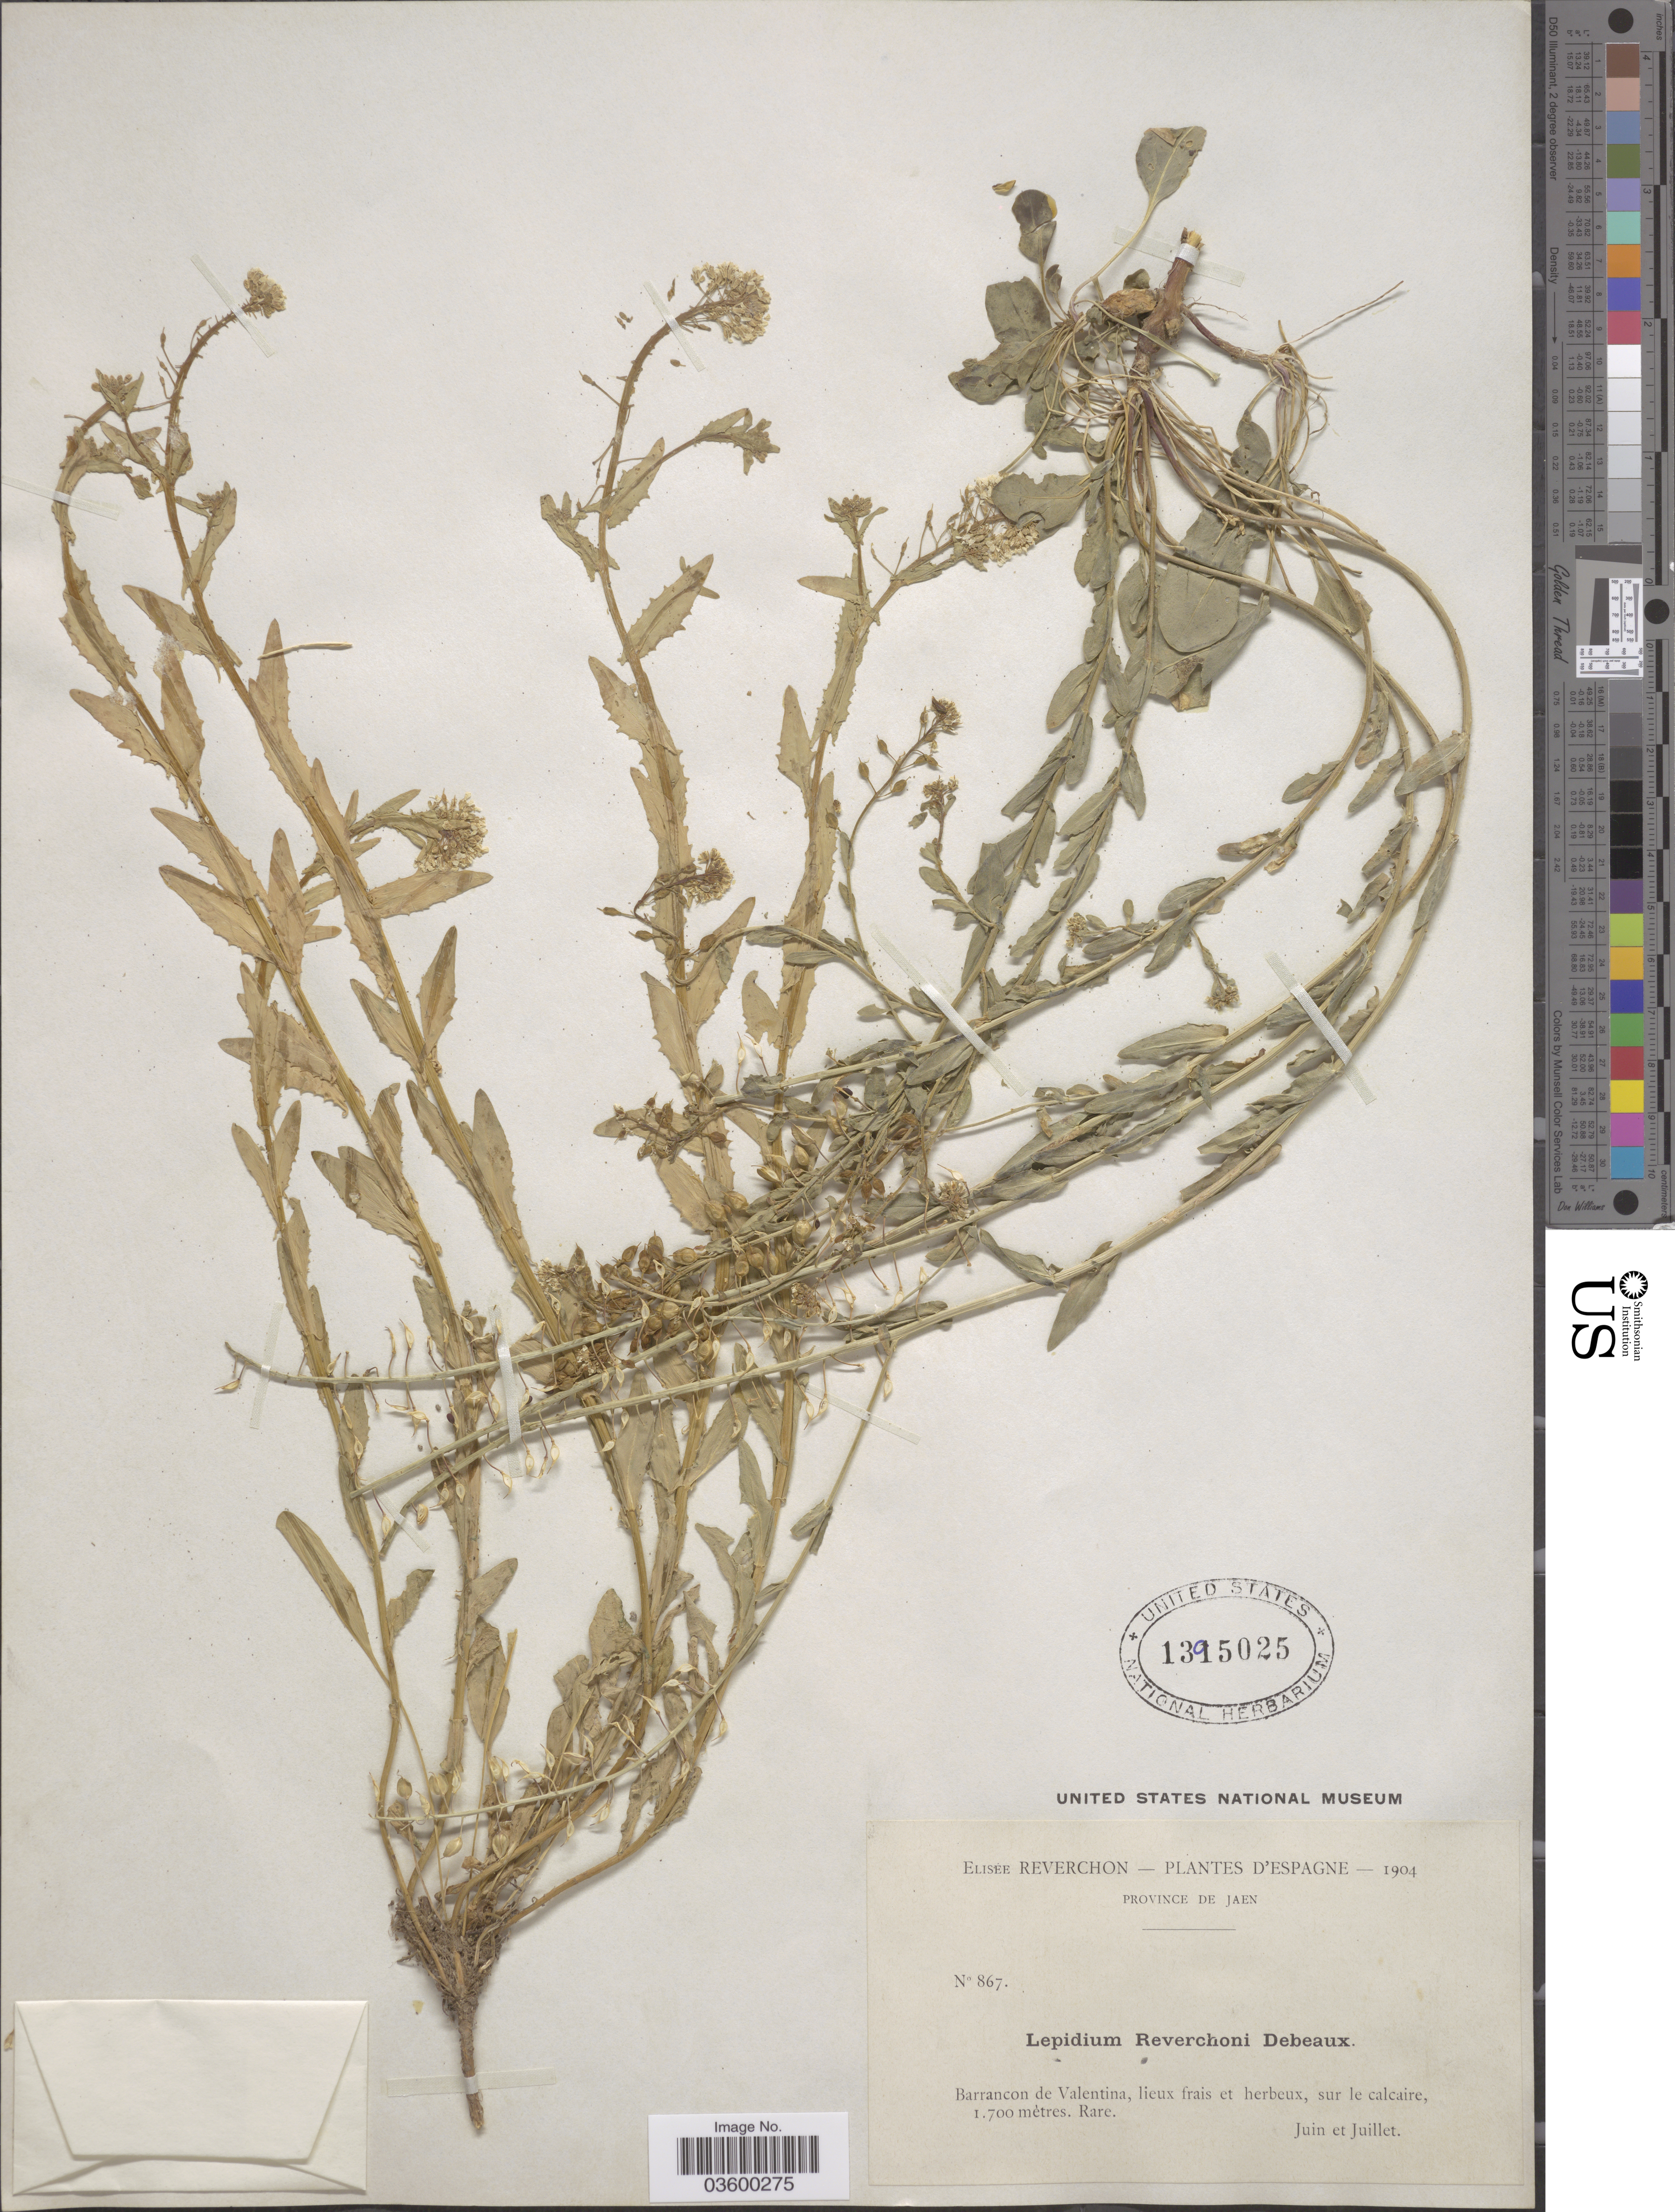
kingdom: Plantae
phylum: Tracheophyta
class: Magnoliopsida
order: Brassicales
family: Brassicaceae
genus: Lepidium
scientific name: Lepidium reverchonii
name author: Debeaux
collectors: E. Reverchon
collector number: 867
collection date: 1904-06/1904-07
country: Spain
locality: Espagne. Province de Jaen. Barrancon de Valentina, lieux frais et herbeux, sur le calcaire.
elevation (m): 1700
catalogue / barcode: US 1395025